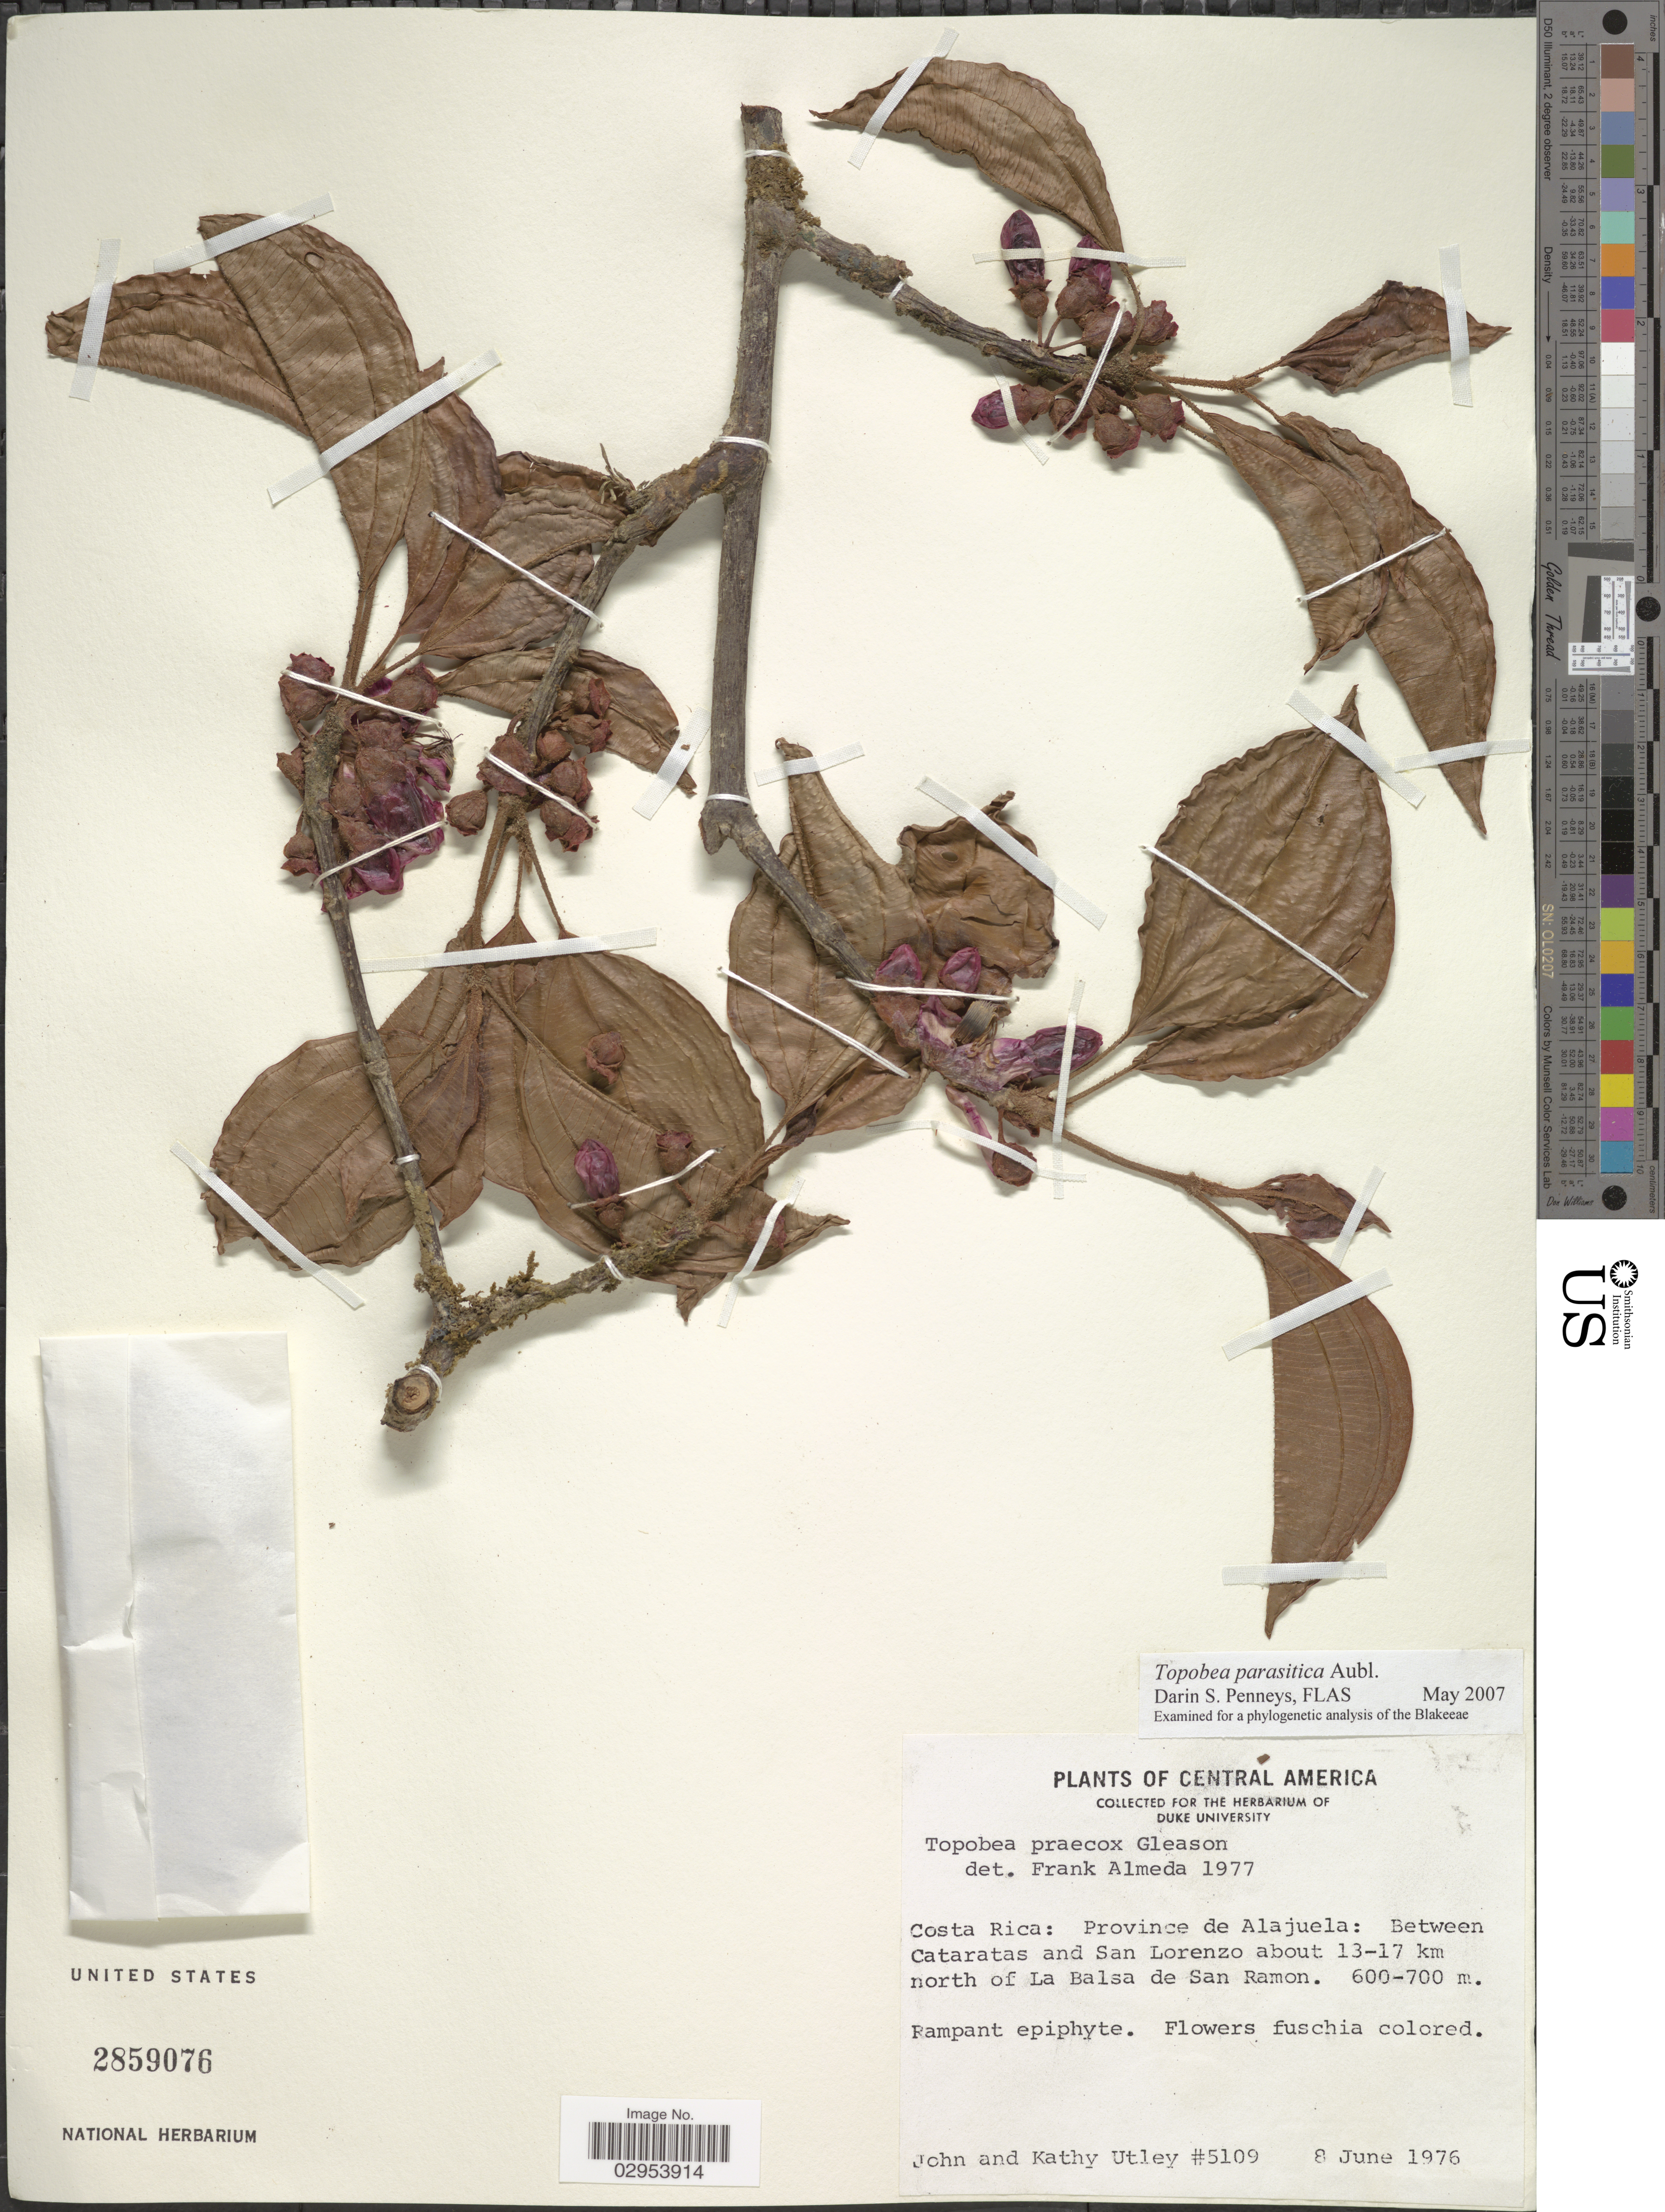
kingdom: Plantae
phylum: Tracheophyta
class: Magnoliopsida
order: Myrtales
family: Melastomataceae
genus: Topobea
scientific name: Topobea parasitica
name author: Aubl.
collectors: J. F. Utley & K. Burt-Utley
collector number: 5109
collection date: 1976-06-08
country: Costa Rica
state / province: Alajuela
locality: Between Cataratas and San Lorenzo about 13-17 km north of La Balsa de San Ramon.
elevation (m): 600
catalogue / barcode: US 2859076